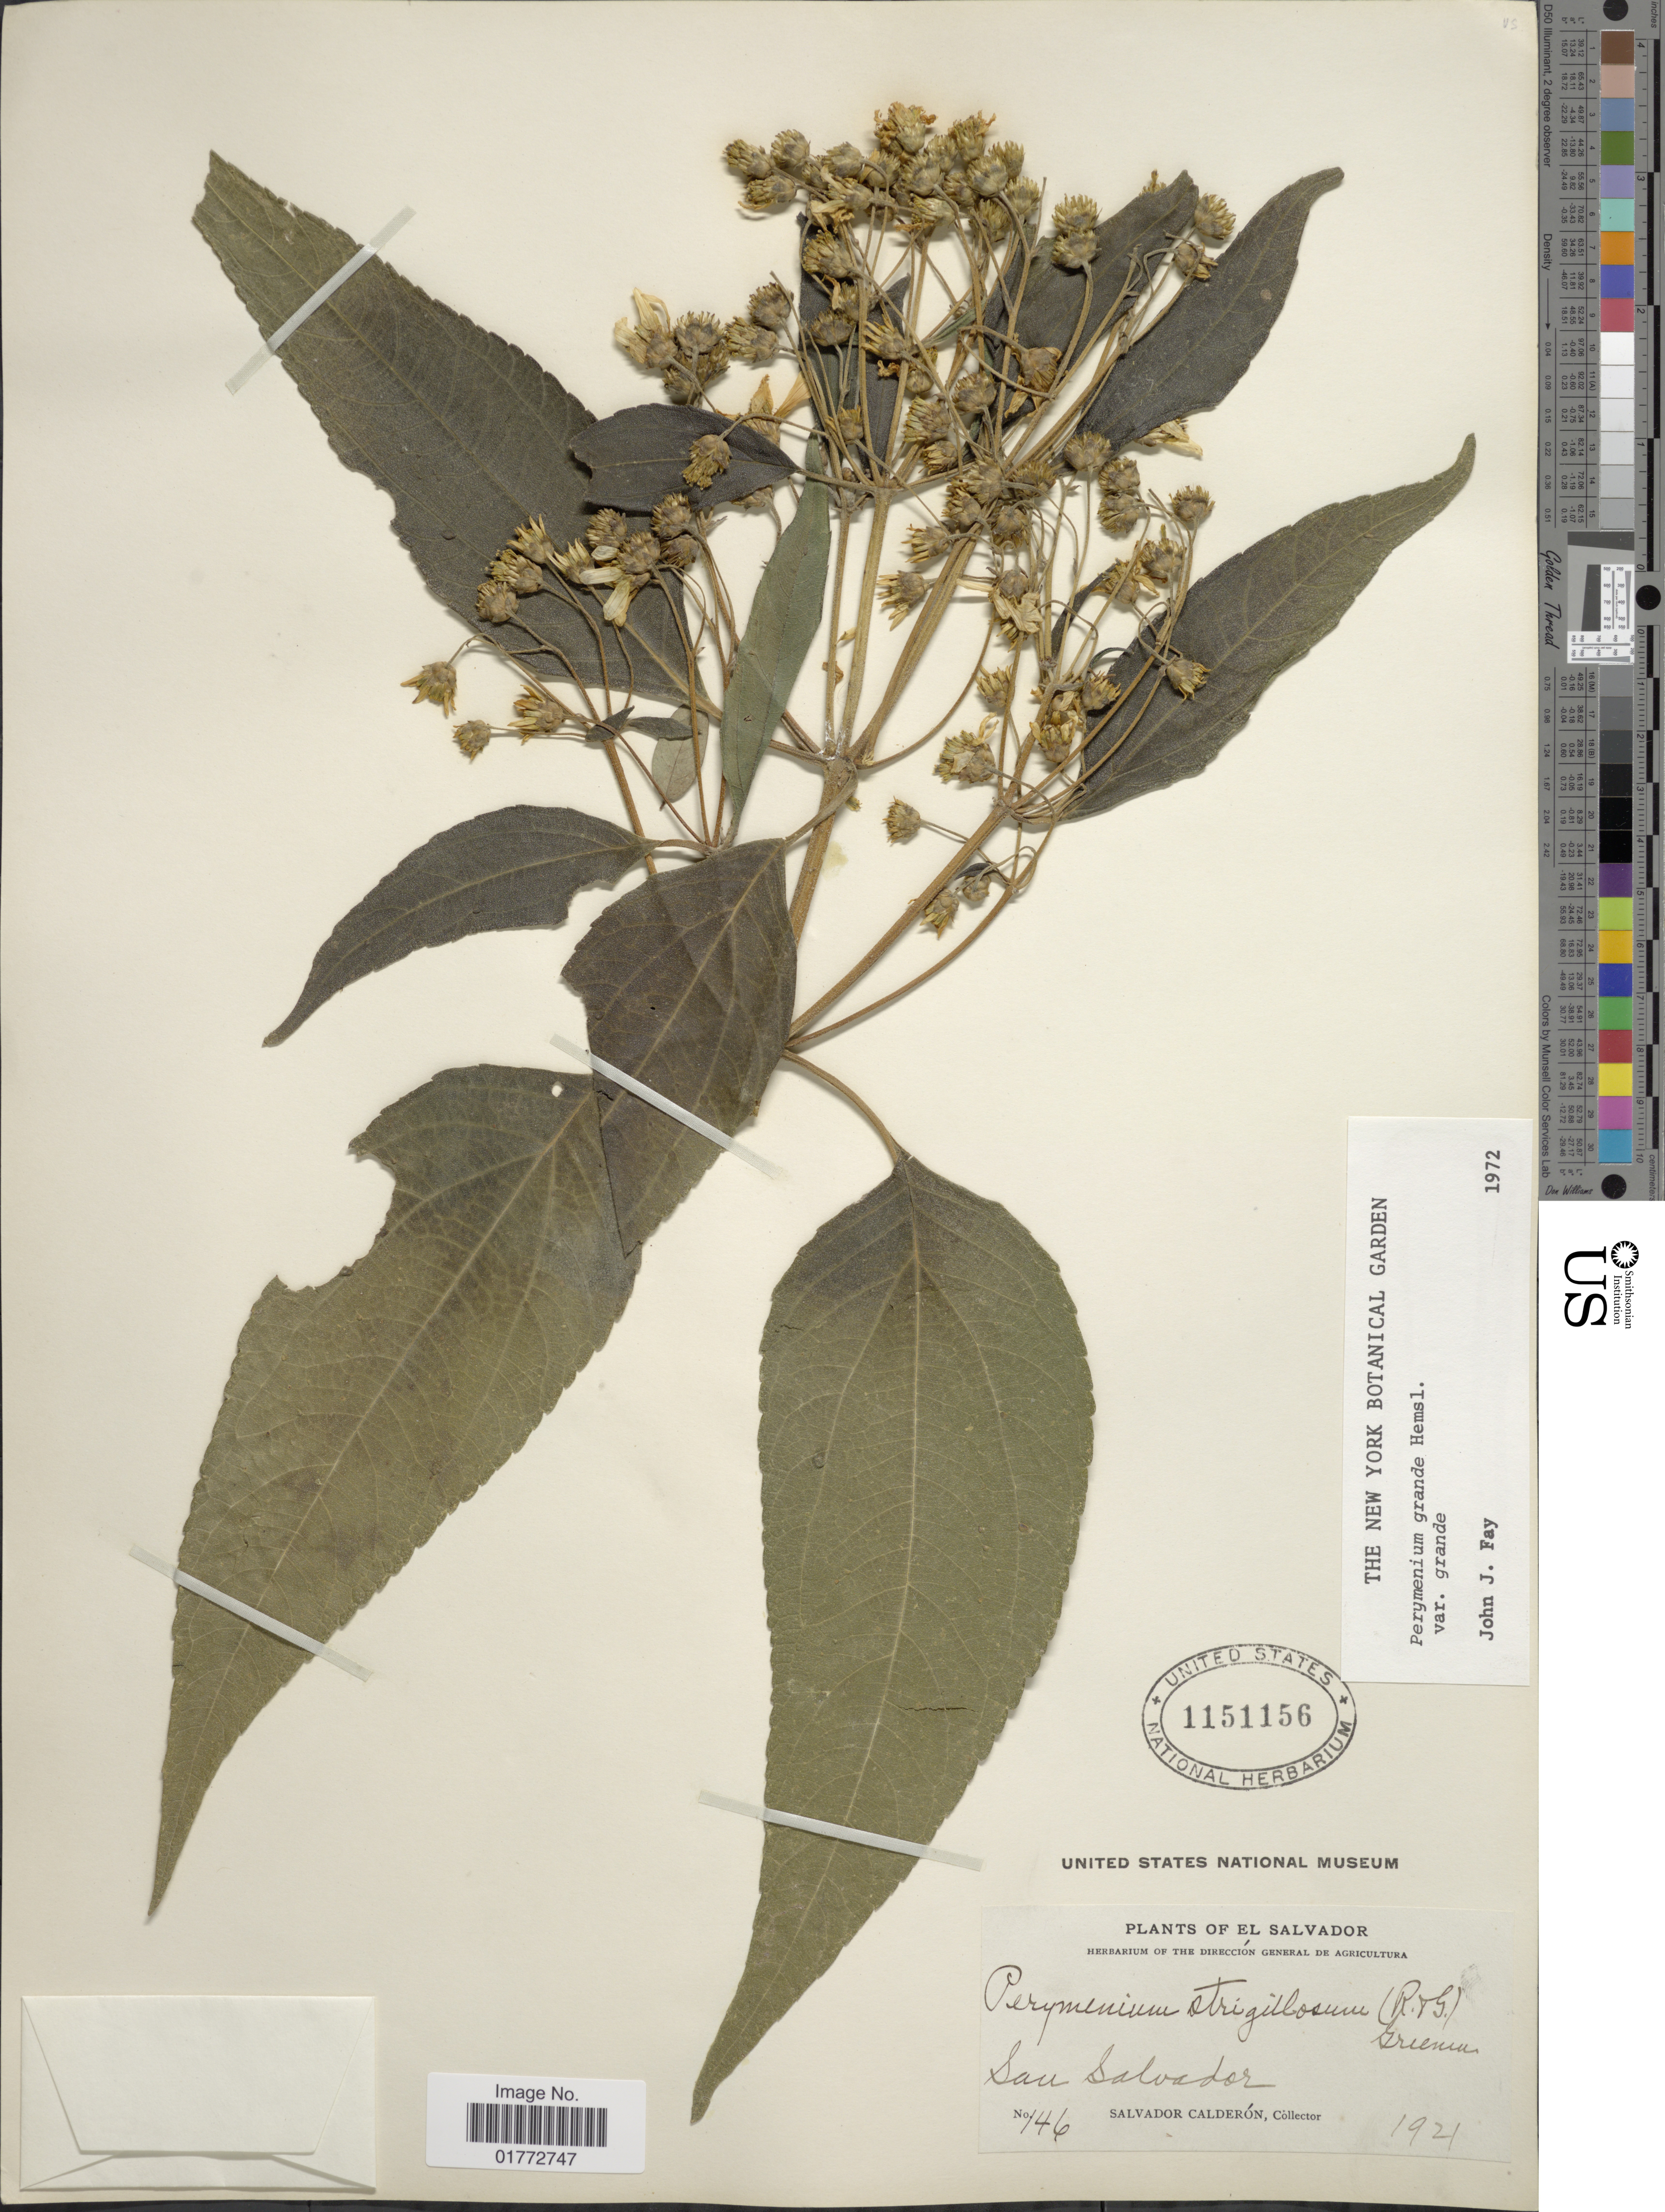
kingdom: Plantae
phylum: Tracheophyta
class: Magnoliopsida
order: Asterales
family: Asteraceae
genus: Perymenium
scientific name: Perymenium grande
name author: Hemsl.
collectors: S. Calderón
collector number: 146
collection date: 1921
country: El Salvador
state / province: San Salvador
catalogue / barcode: US 1151156